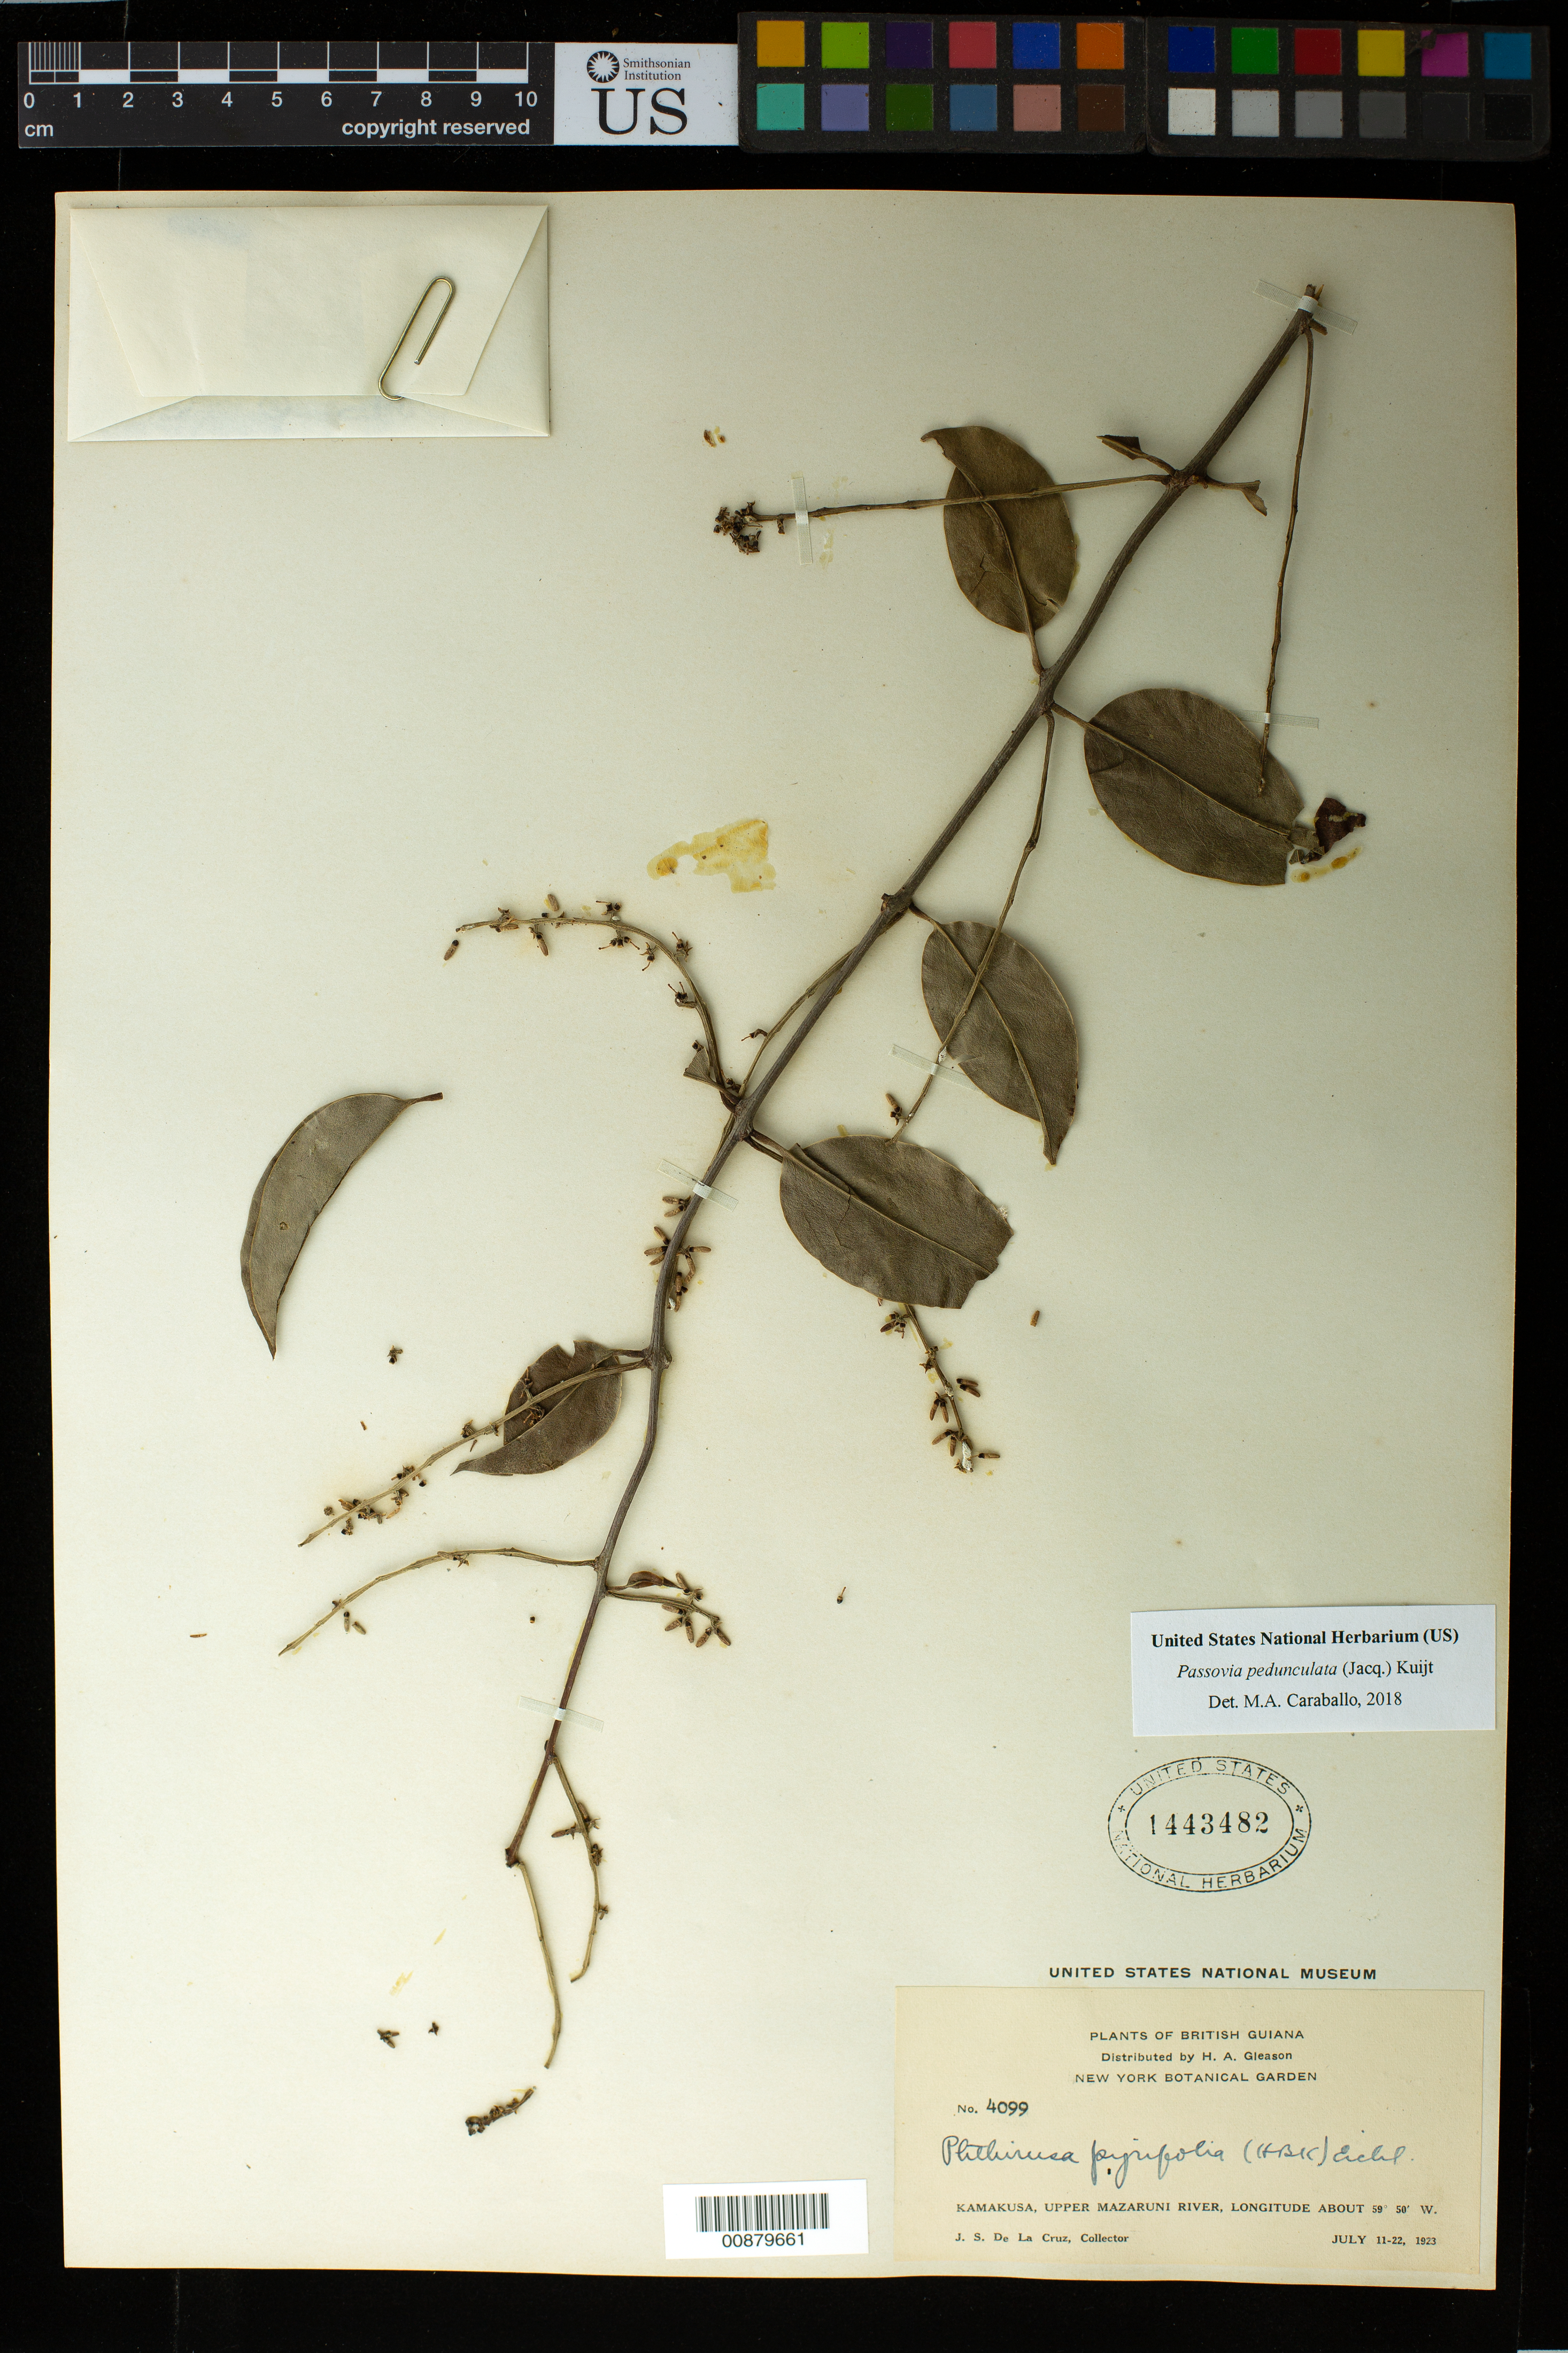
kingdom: Plantae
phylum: Tracheophyta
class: Magnoliopsida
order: Santalales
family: Loranthaceae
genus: Passovia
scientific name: Passovia pedunculata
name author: (Jacq.) Kuijt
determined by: Caraballo-Ortiz, Marcos A., (MISS), University of Mississippi (UNITED STATES)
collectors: J. S. de la Cruz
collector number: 4099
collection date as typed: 11-Jul-23 to 22-Jul-23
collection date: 1923-07-11/1923-07-22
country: Guyana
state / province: Cuyuni-Mazaruni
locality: Kamakusa, Upper Mazaruni R.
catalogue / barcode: US 1443482